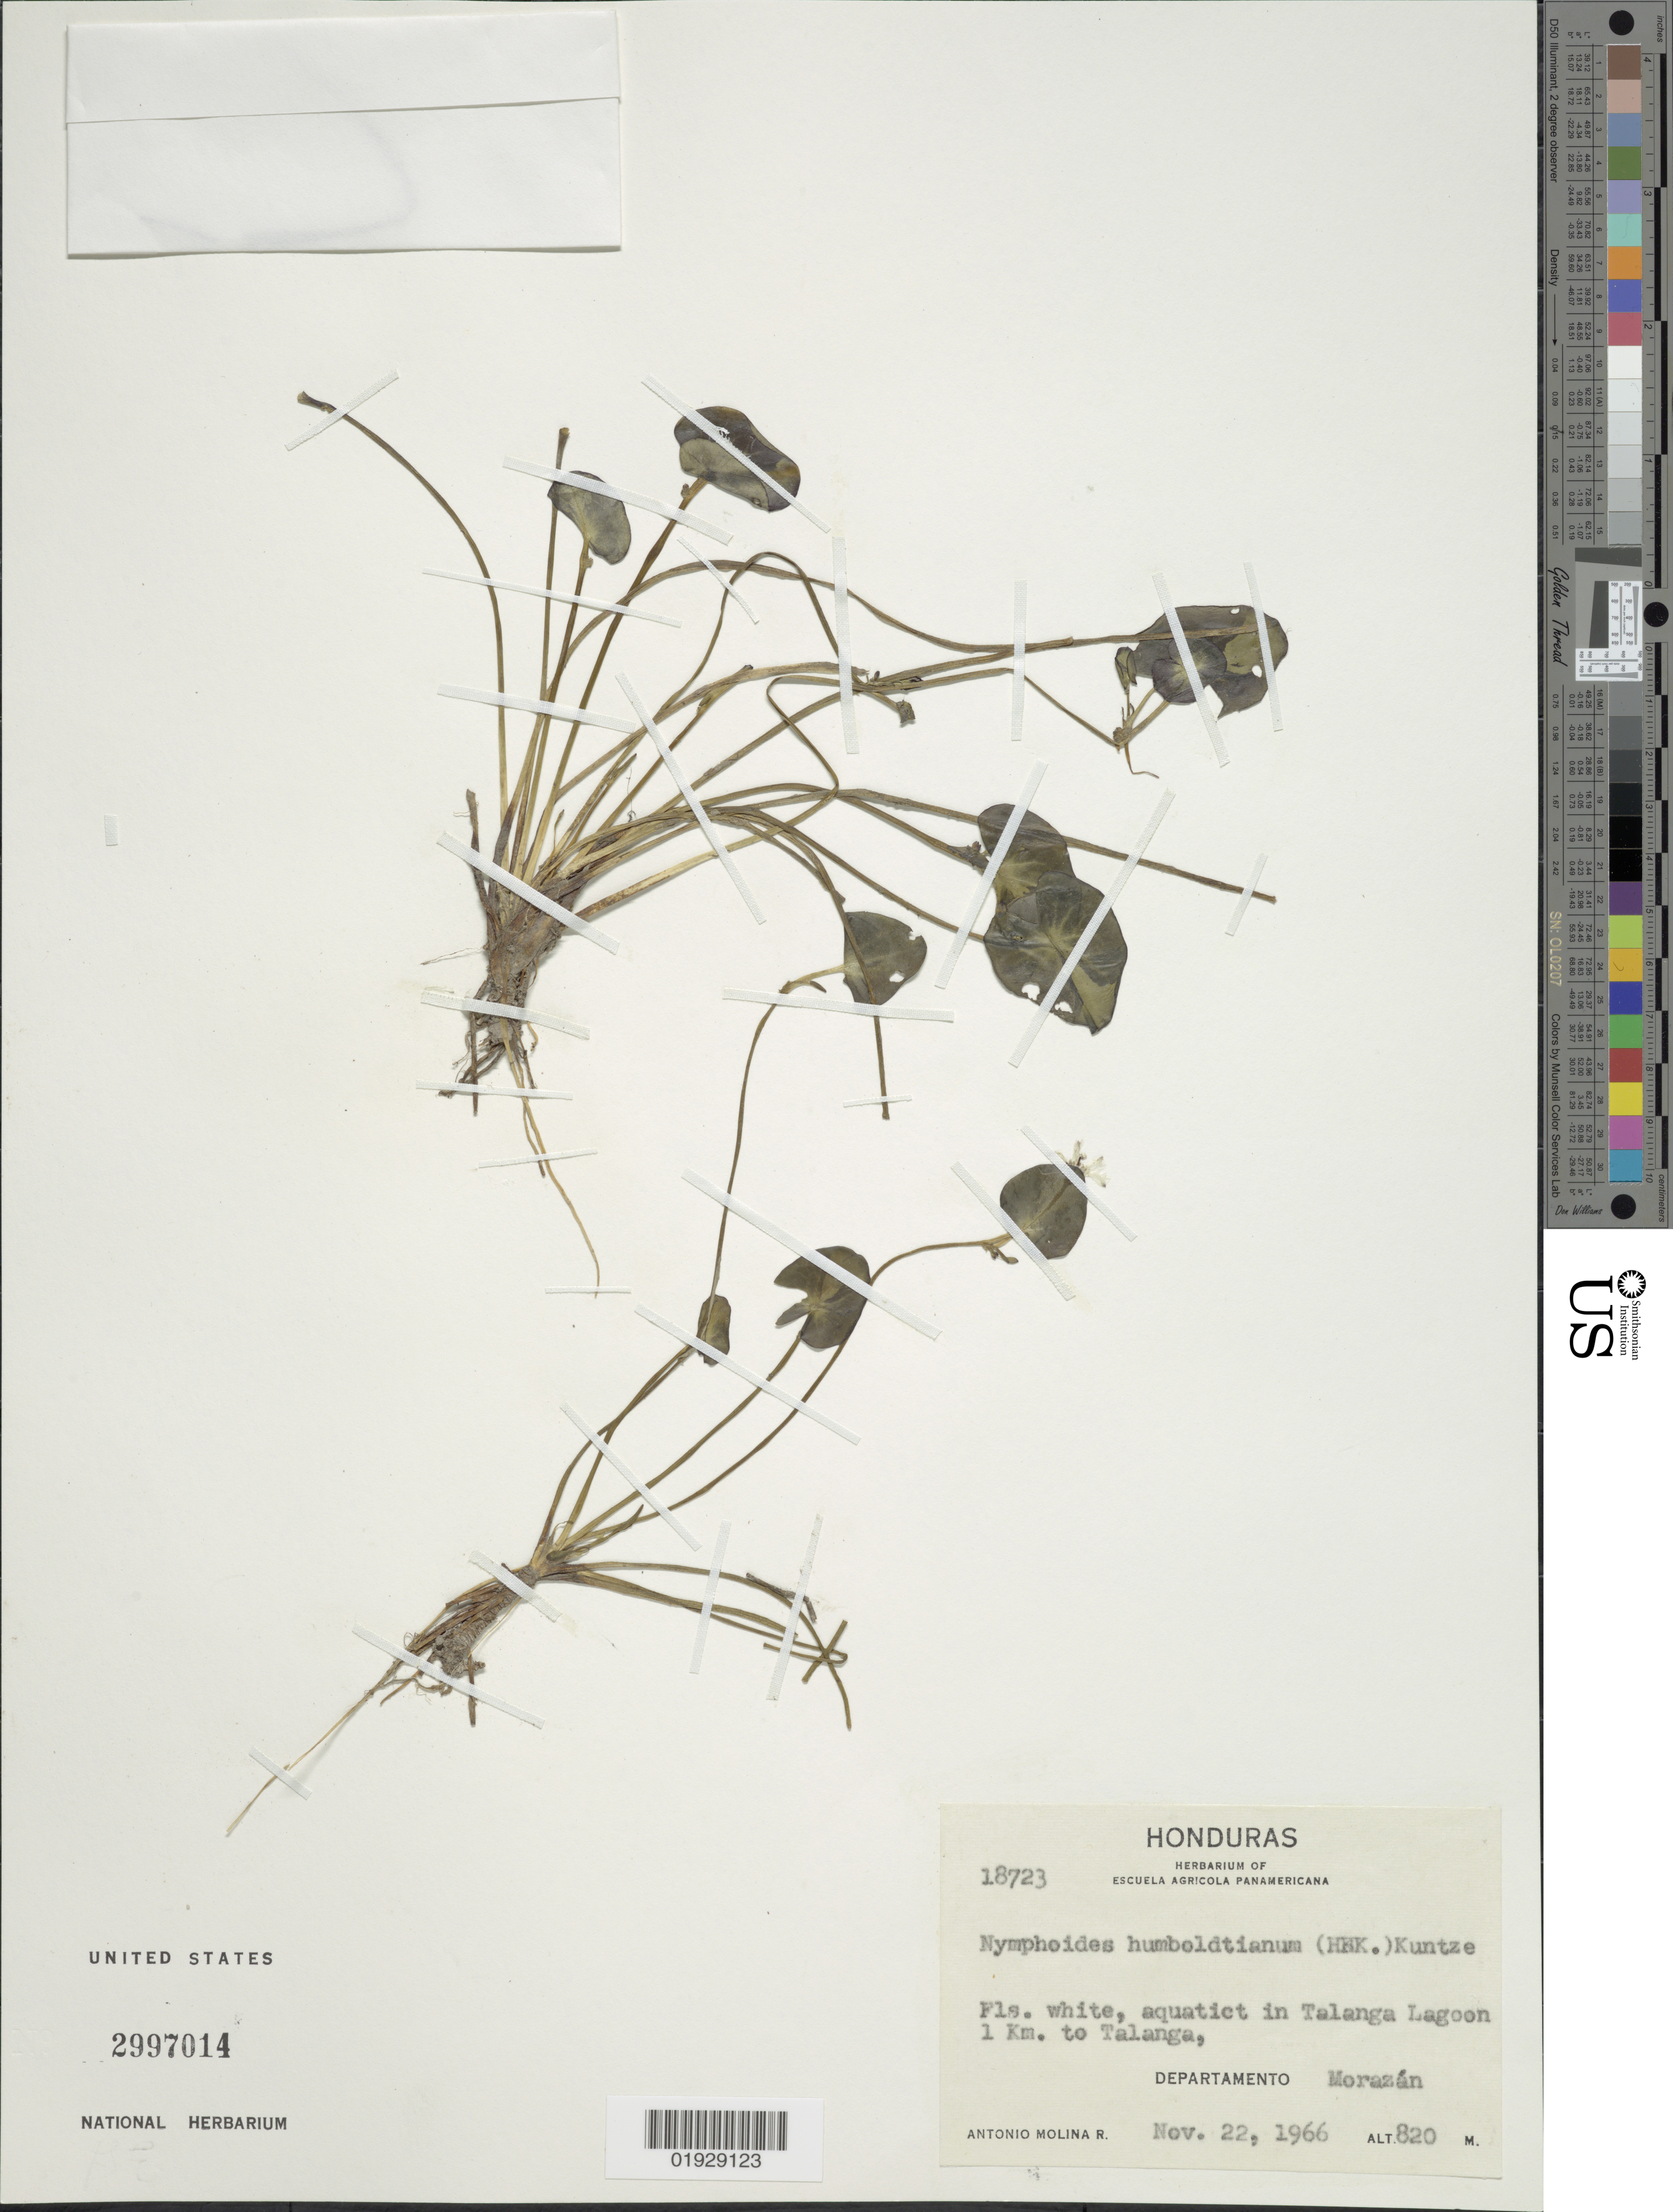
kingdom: Plantae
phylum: Tracheophyta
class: Magnoliopsida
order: Asterales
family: Menyanthaceae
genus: Nymphoides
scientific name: Nymphoides humboldtiana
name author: (Kunth) Kuntze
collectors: A. Molina R.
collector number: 18723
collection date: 1966-11-22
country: Honduras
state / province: Fco. Morazán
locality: Aquatict in Talanga Lagoon 1 Km. to Talanga, departamento Morazán.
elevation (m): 820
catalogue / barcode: US 2997014